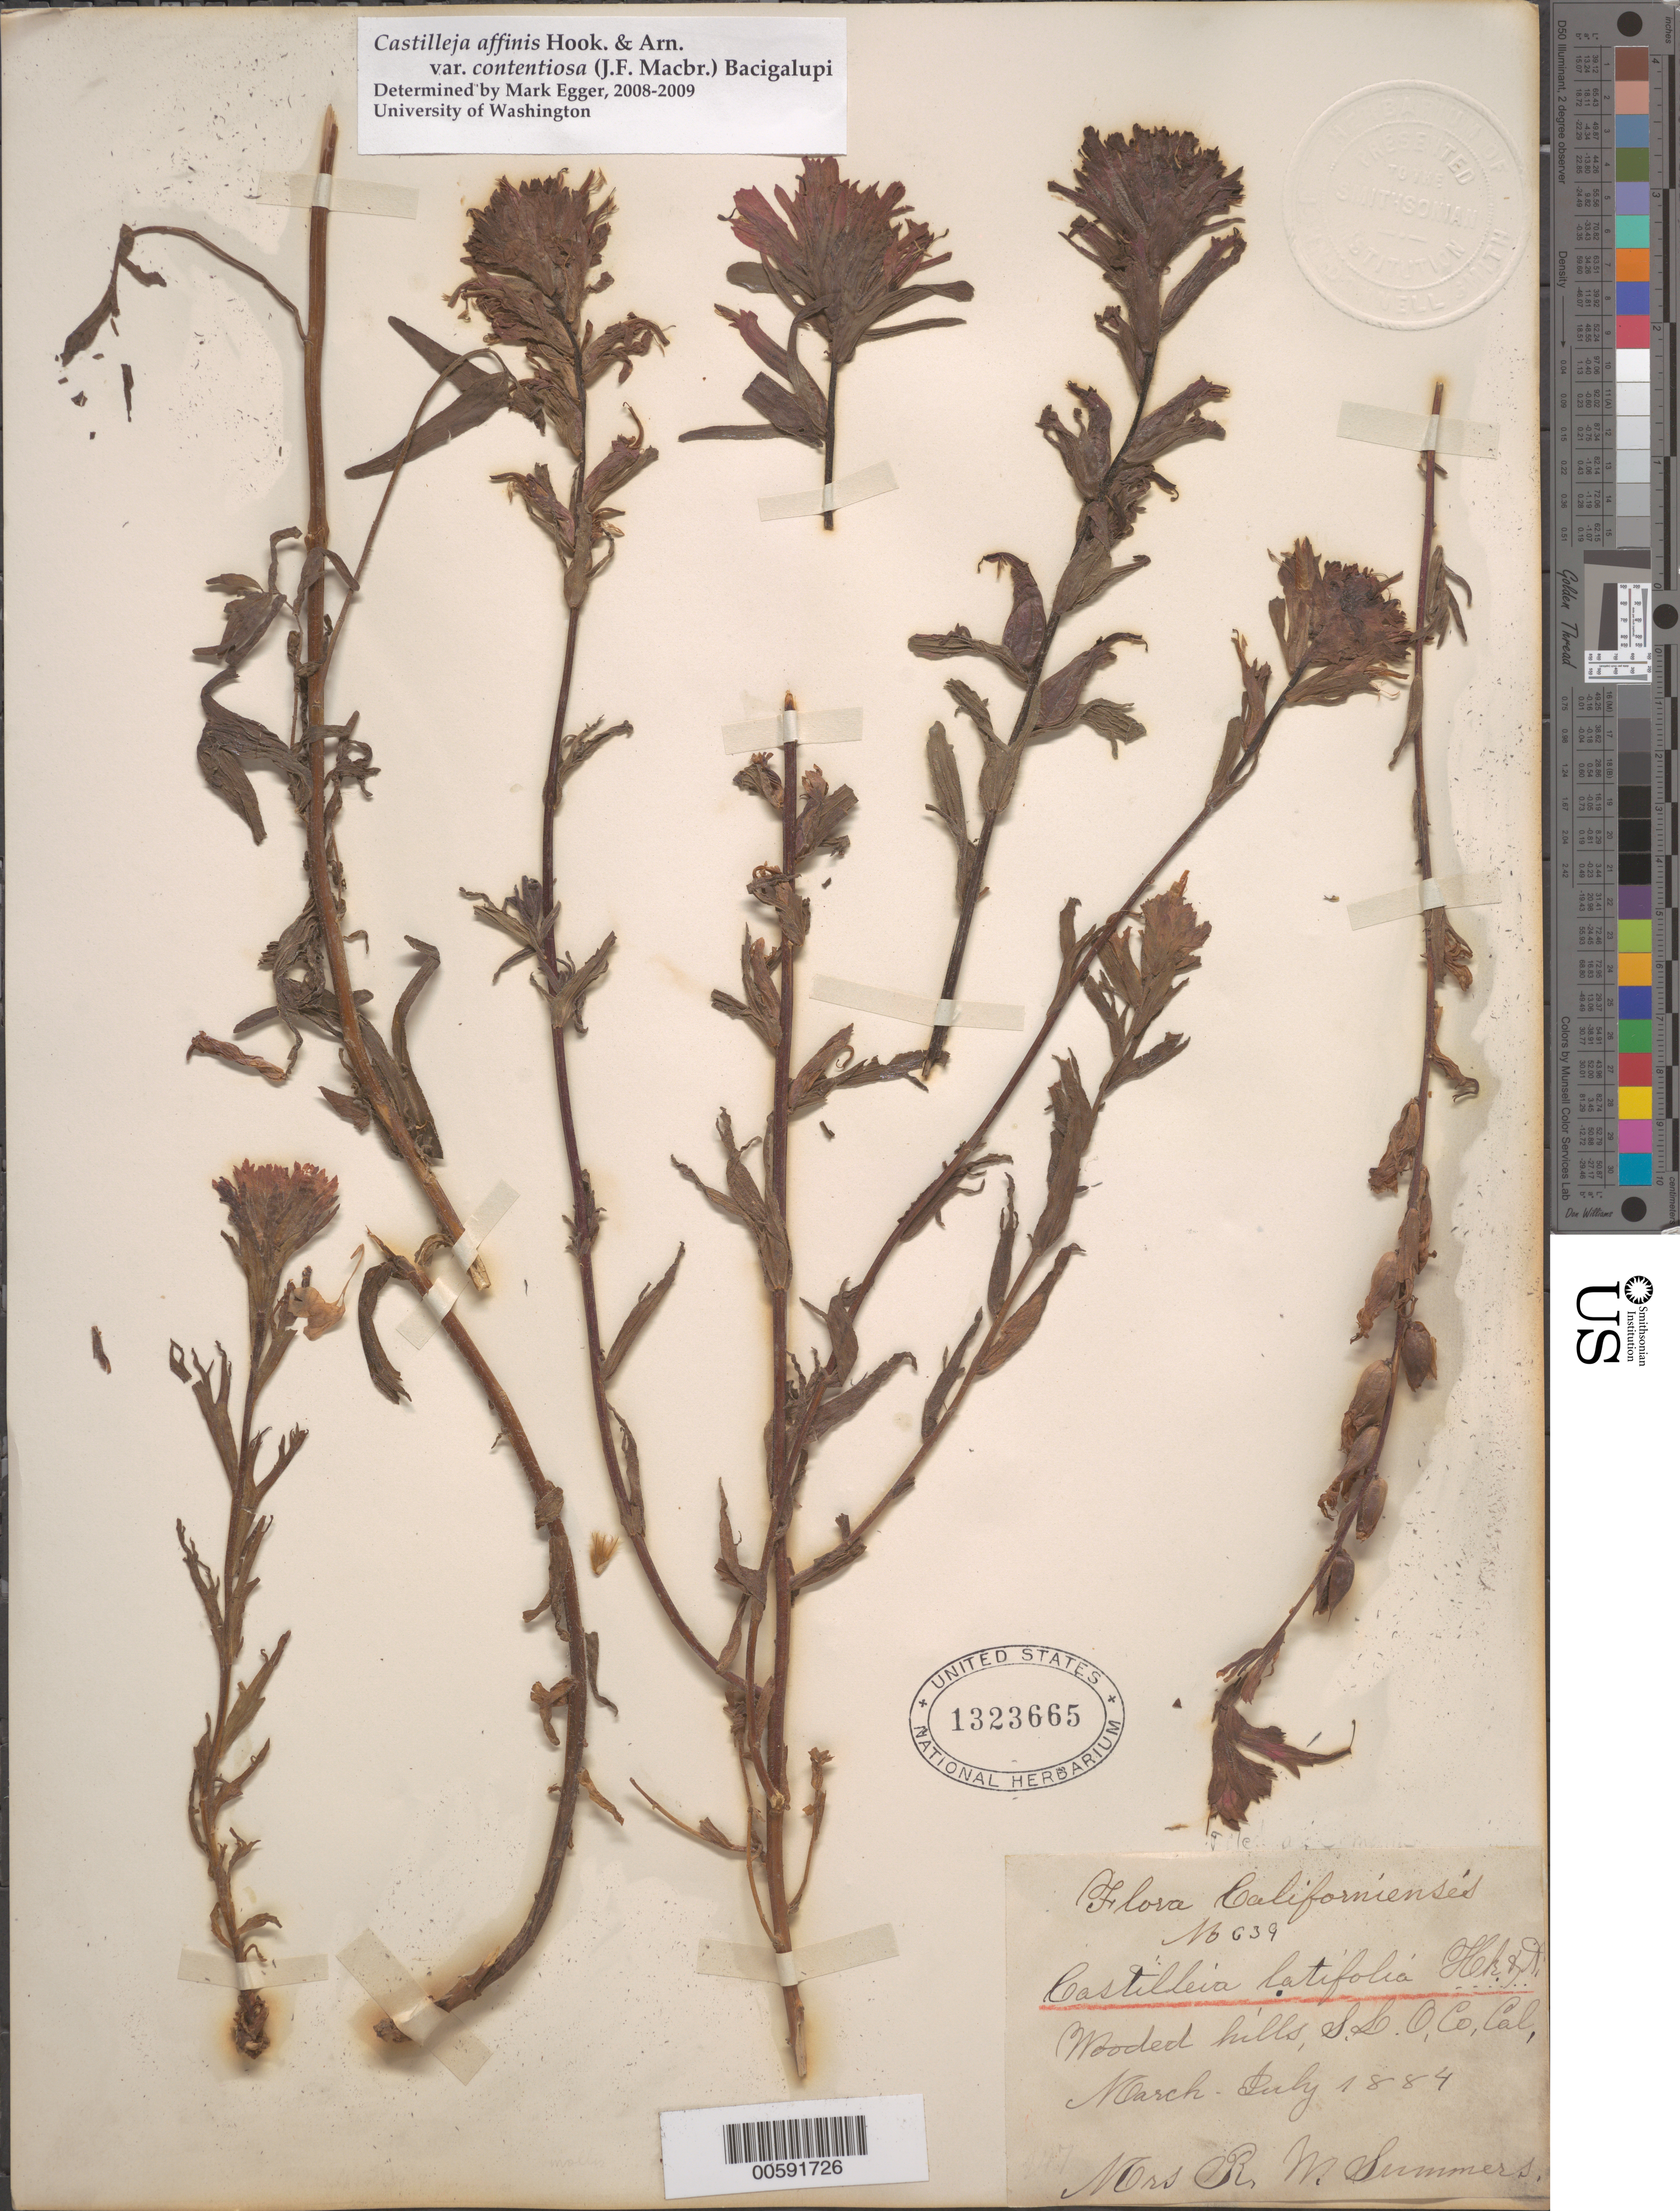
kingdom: Plantae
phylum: Tracheophyta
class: Magnoliopsida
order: Lamiales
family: Orobanchaceae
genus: Castilleja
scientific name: Castilleja affinis var. contentiosa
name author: (J.F. Macbr.) Bacigalupi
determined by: Egger, J. M., University of Washington Botanic Gardens (UNITED STATES)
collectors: R. Summers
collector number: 639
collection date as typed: Mar 1884 to -- Jul 1884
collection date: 1884-03/1884-07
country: United States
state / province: California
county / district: San Luis Obispo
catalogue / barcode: US 1323665